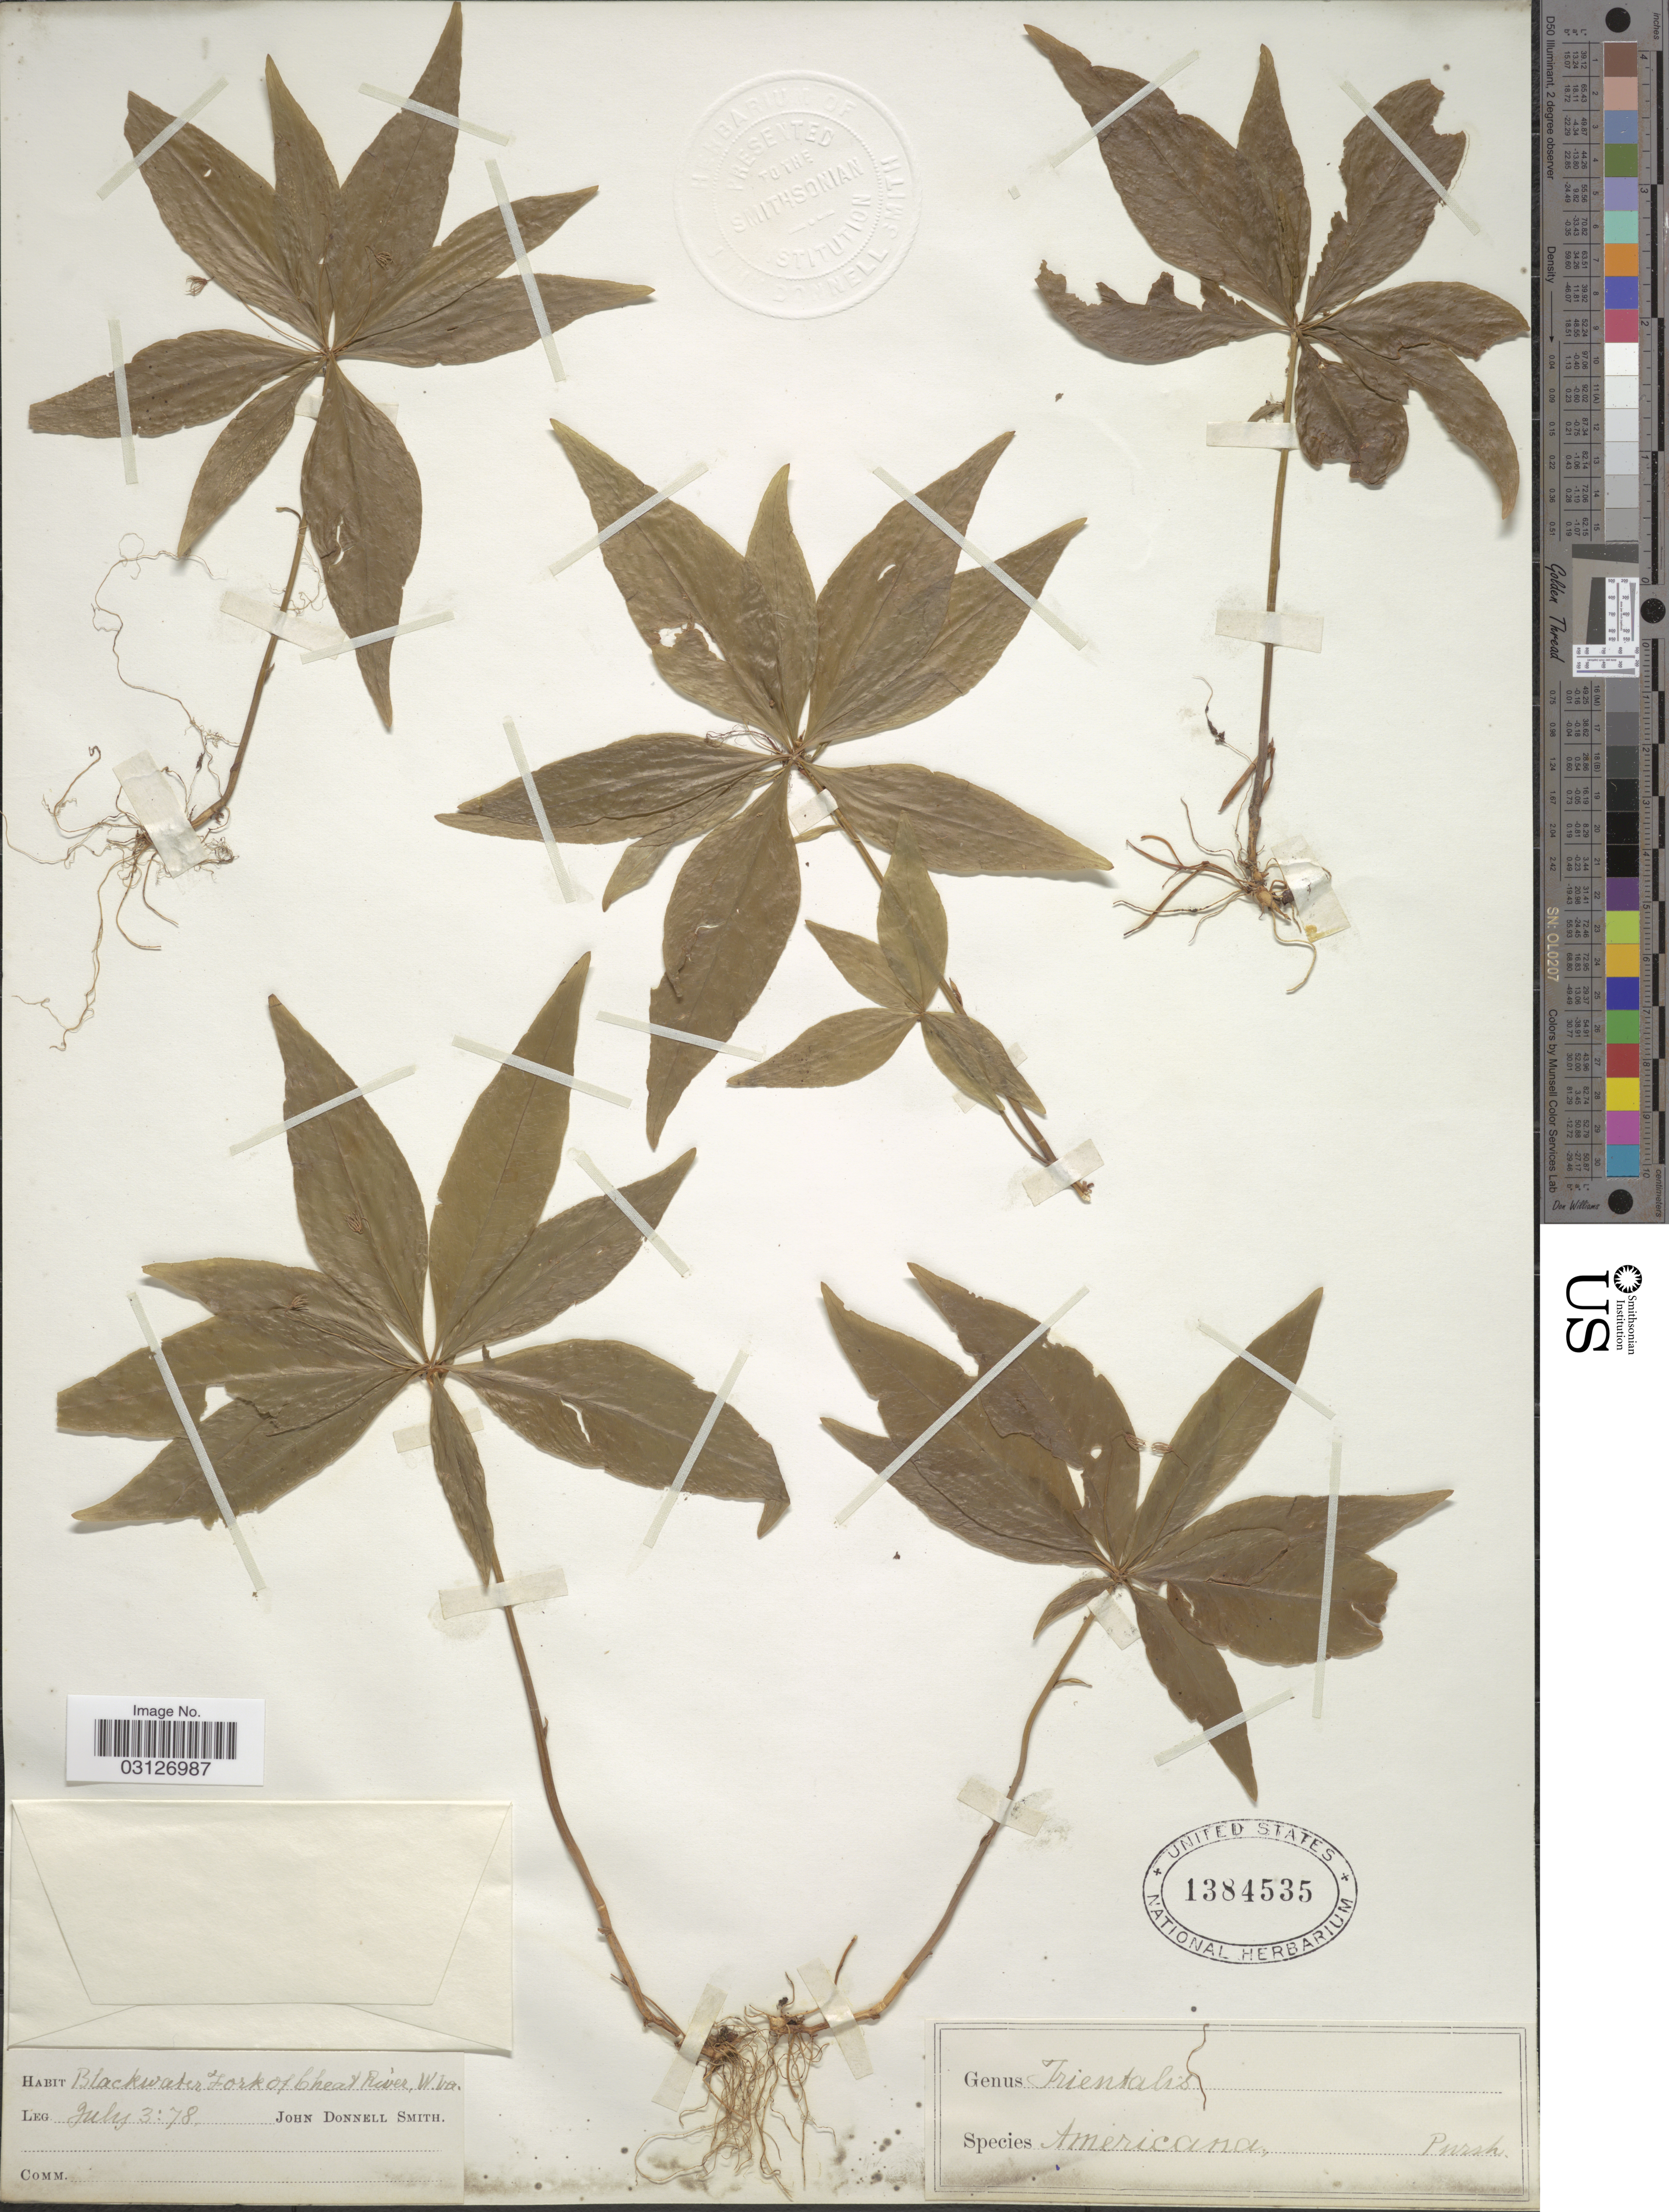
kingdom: Plantae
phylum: Tracheophyta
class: Magnoliopsida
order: Ericales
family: Primulaceae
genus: Trientalis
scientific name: Trientalis americana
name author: Pursh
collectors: J. Donnell Smith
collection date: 1878-07-03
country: United States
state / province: West Virginia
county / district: Tucker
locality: Blackwater Fork of Cheat River.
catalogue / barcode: US 1384535